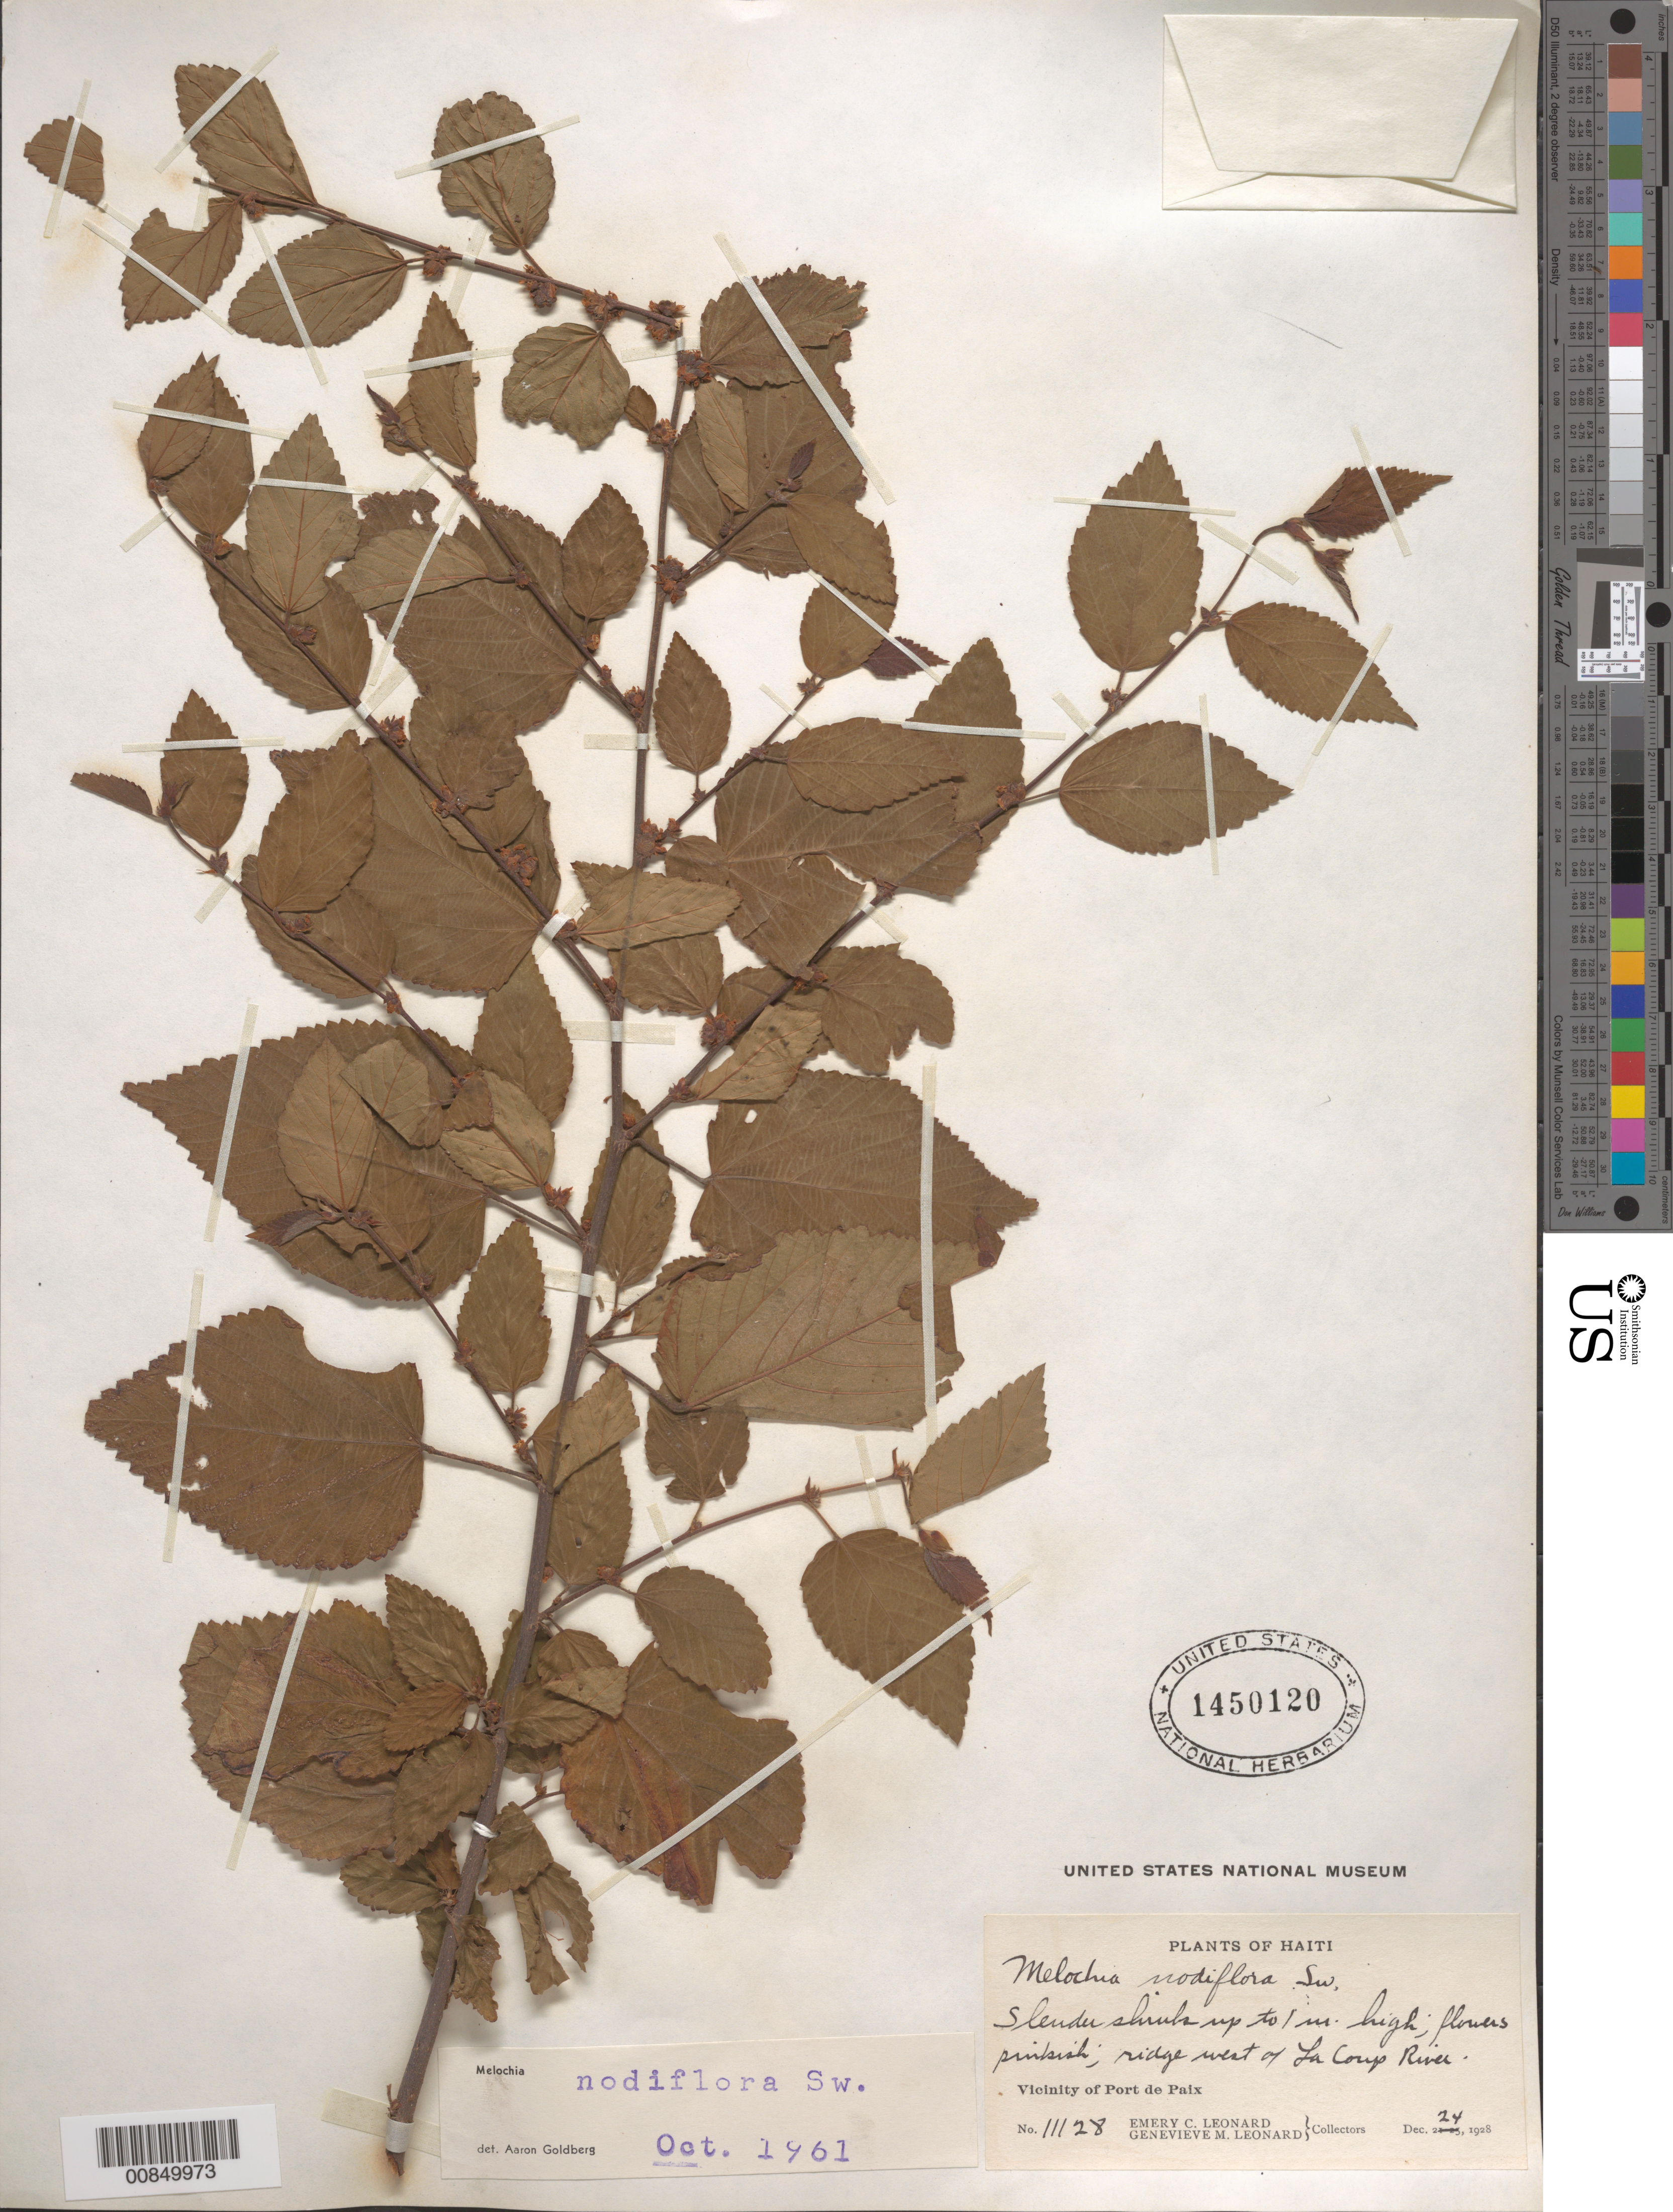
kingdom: Plantae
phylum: Tracheophyta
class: Magnoliopsida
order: Malvales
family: Malvaceae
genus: Melochia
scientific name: Melochia nodiflora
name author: Sw.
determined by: Goldberg, Aaron, (US), NMNH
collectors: E. C. Leonard & G. M. Leonard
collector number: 11128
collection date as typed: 24 Dec 1928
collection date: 1928-12-24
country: Haiti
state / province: Nord-Ouest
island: Hispaniola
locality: Vicinity of Port de Paix, W of La Coup River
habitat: Ridge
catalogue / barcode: US 1450120